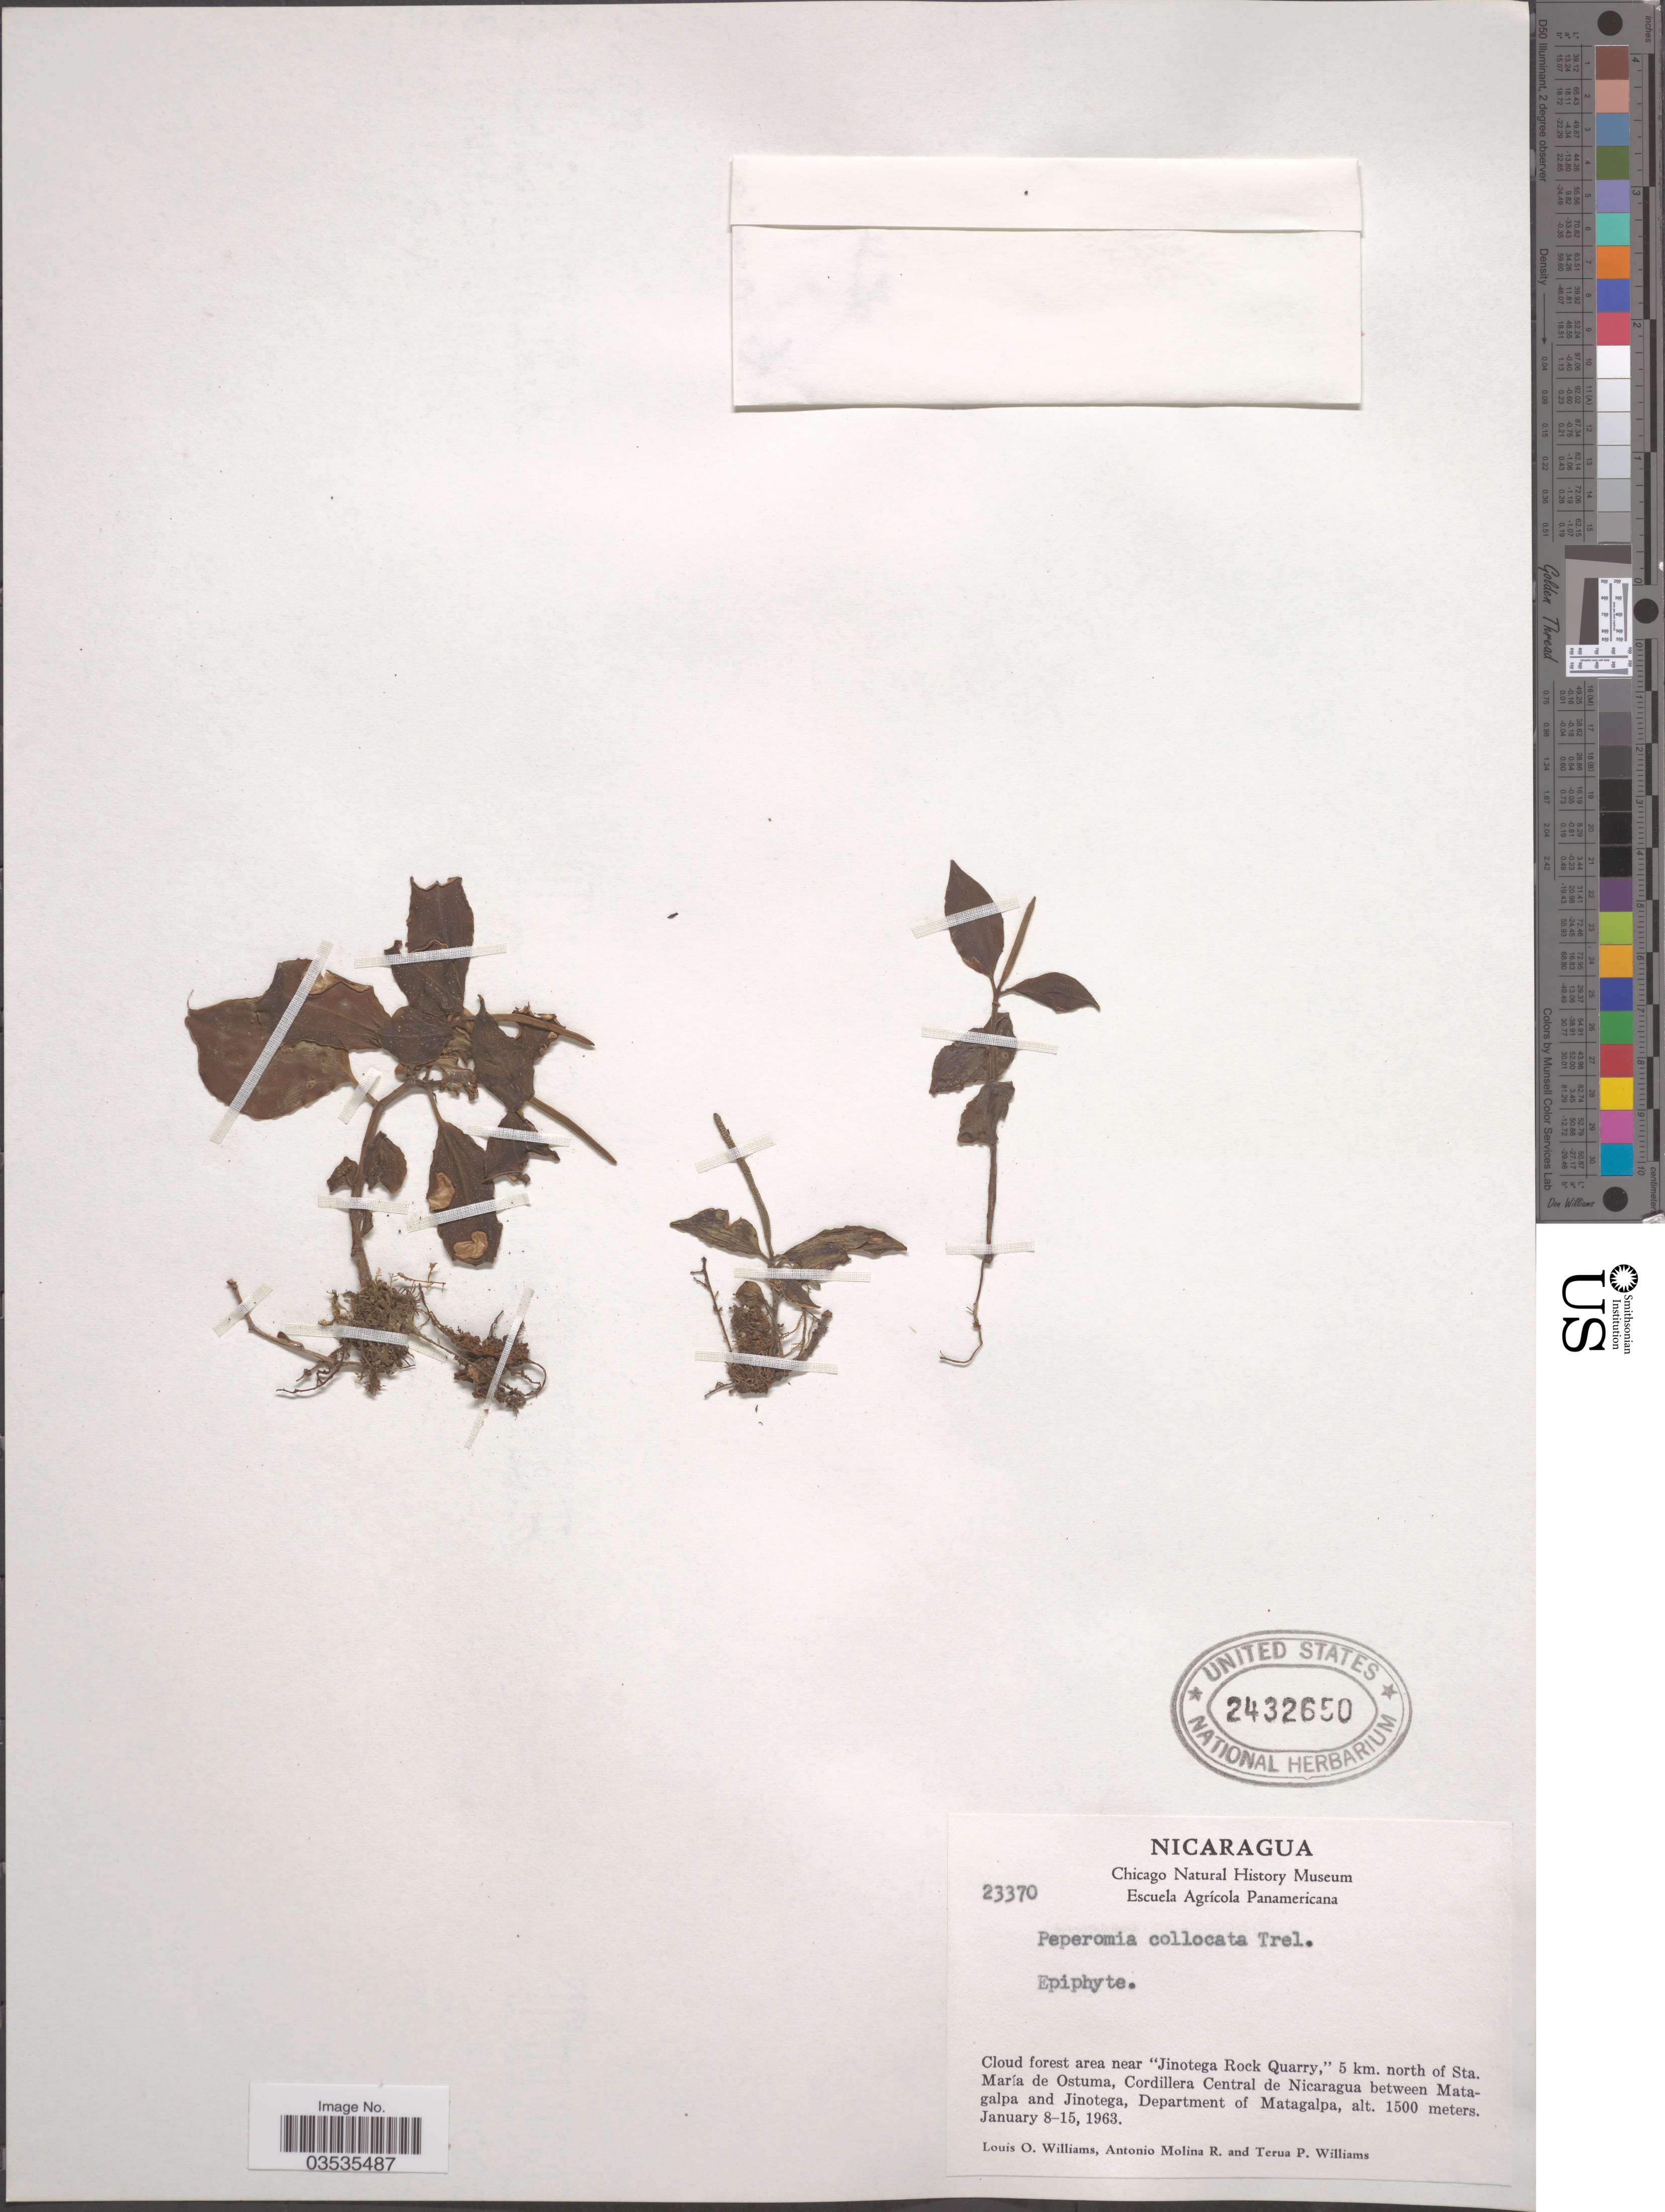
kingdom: Plantae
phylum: Tracheophyta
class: Magnoliopsida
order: Piperales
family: Piperaceae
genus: Peperomia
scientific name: Peperomia san-joseana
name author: C. DC.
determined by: Jiménez, José Estaban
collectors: L. O. Williams, A. Molina R. & T. Williams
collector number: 23370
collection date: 1963-01-08/1963-01-15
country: Nicaragua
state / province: Matagalpa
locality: Cloud forest area near "Jinotega Rock Quarry," 5 km. north of Sta. María de Ostuma, Cordillera Central de Nicaragua between Matagalpa and Jinotega, Department of Matagalpa.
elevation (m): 1500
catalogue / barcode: US 2432650